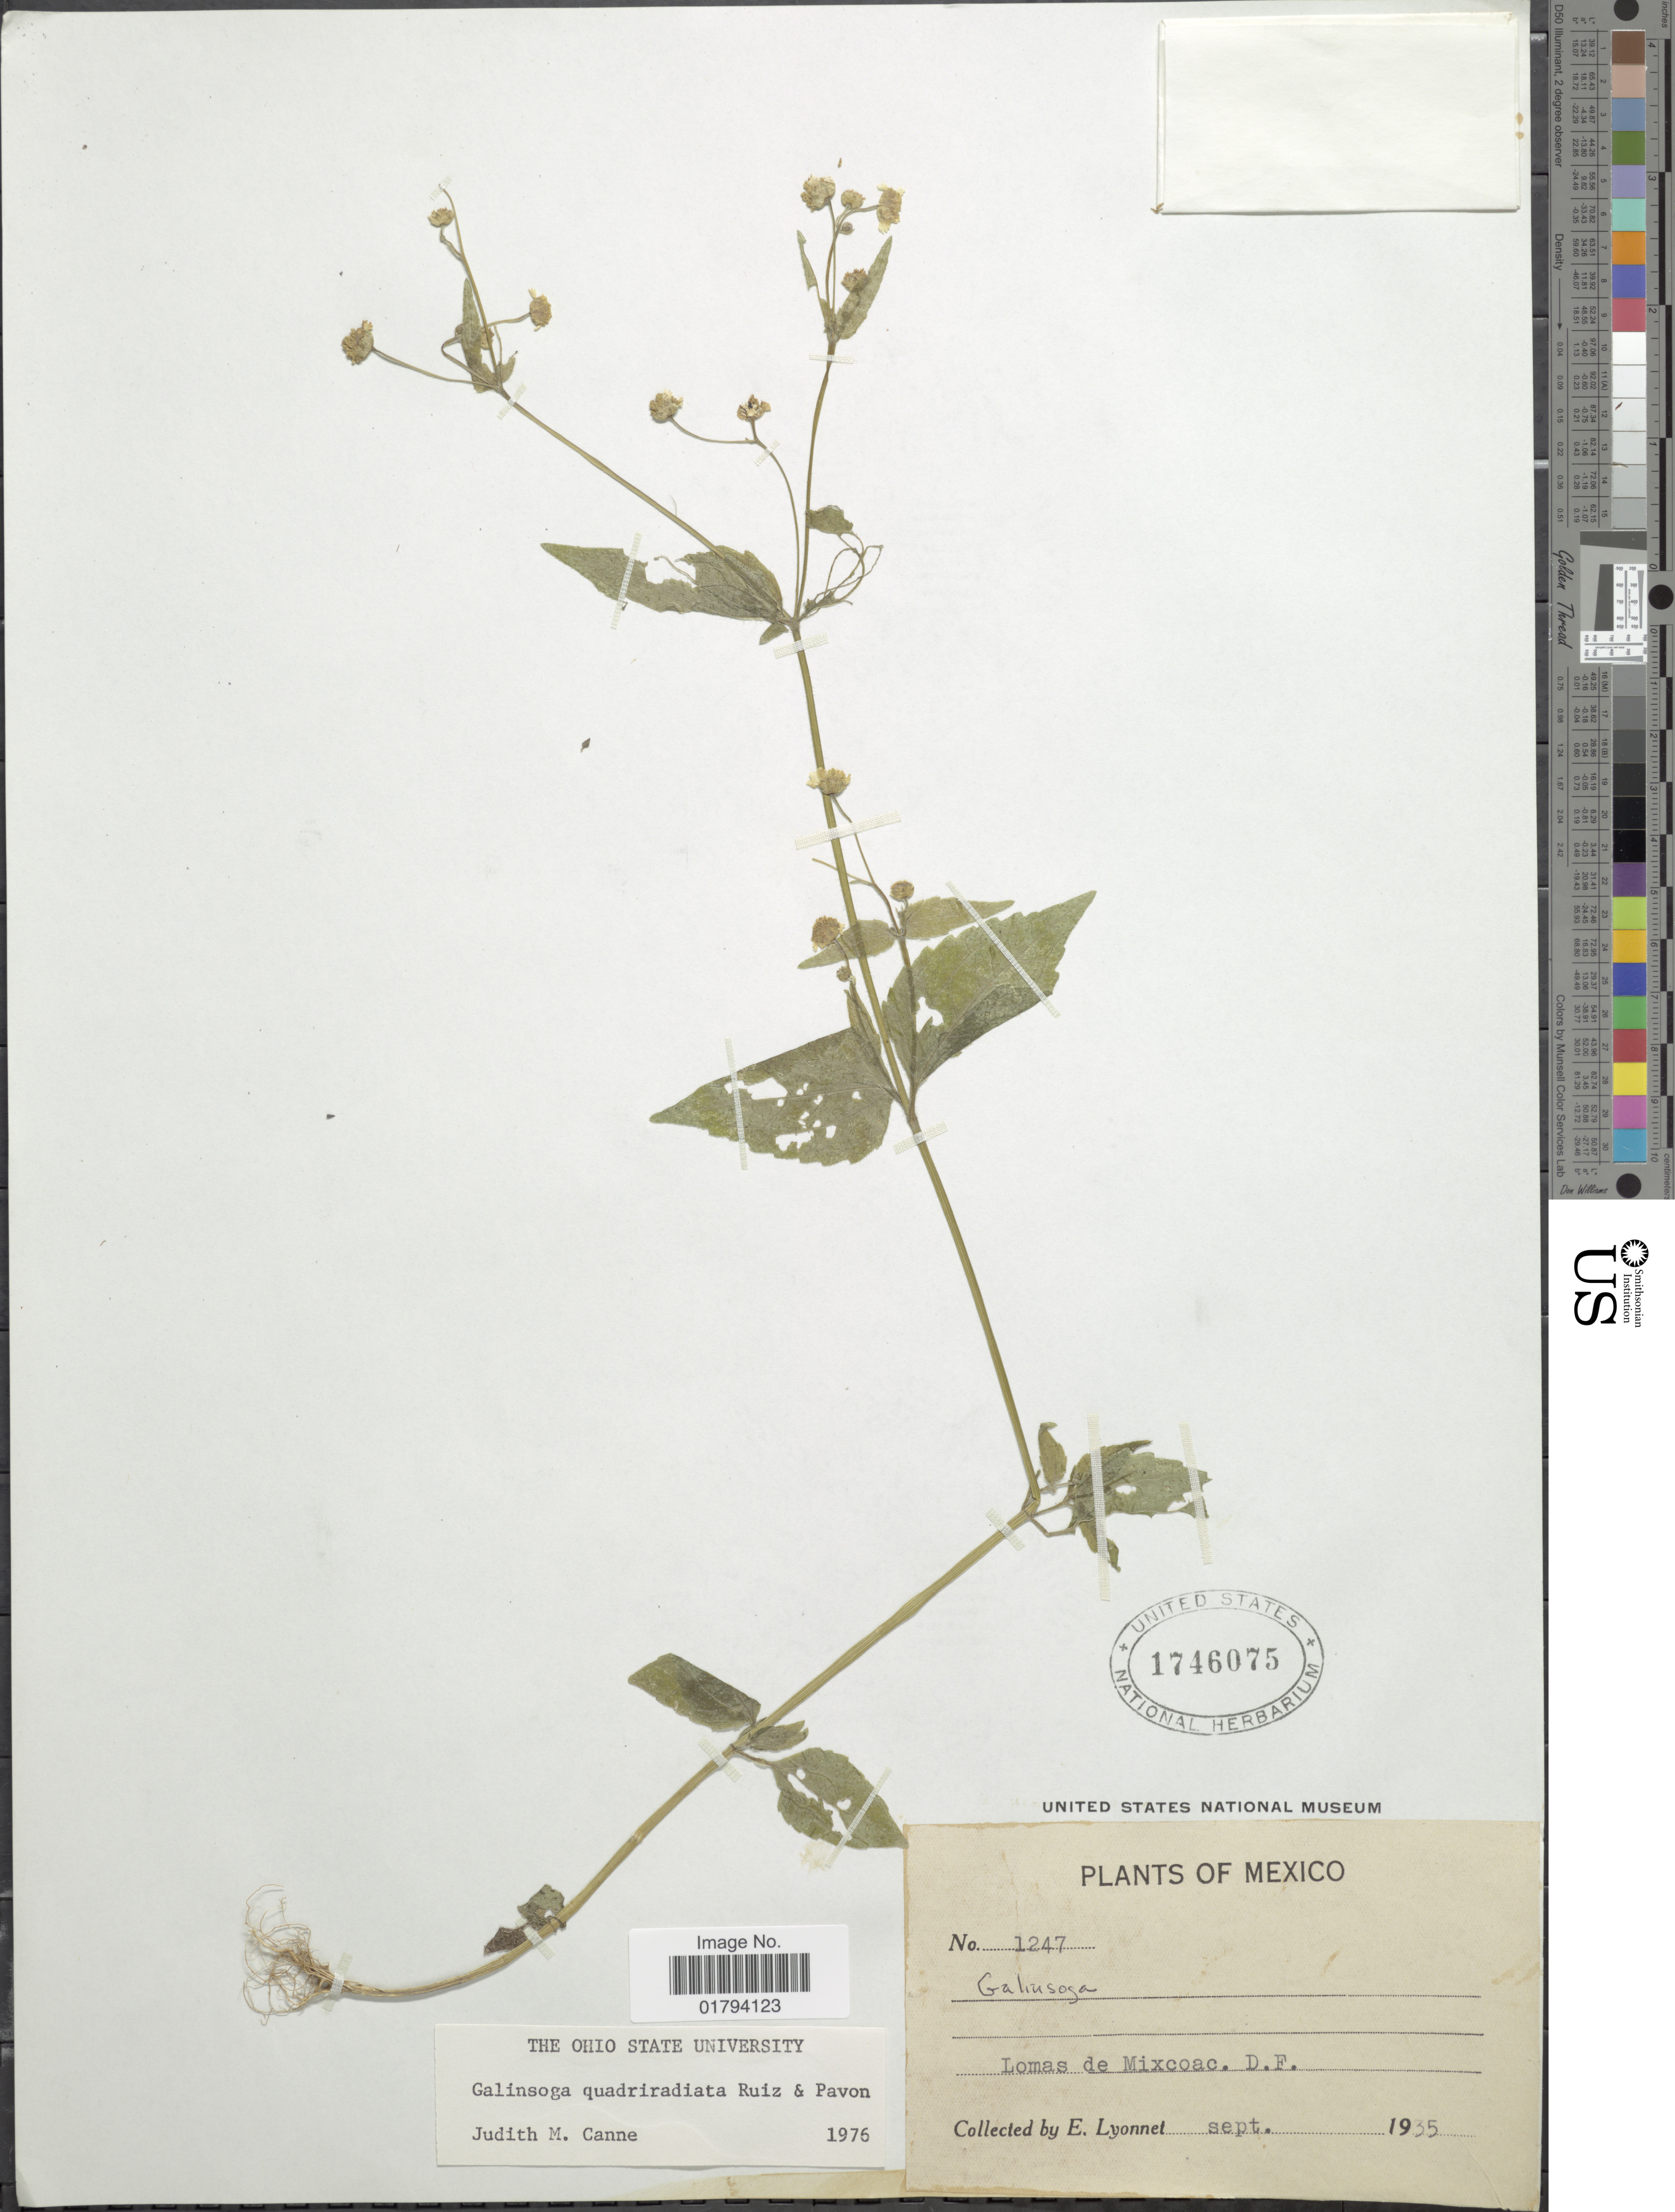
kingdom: Plantae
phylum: Tracheophyta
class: Magnoliopsida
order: Asterales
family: Asteraceae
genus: Galinsoga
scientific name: Galinsoga quadriradiata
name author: Ruiz & Pav.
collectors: E. Lyonnet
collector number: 1247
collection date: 1935-09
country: Mexico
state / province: Distrito Federal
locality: Lomas de Mixcoac.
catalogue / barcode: US 1746075